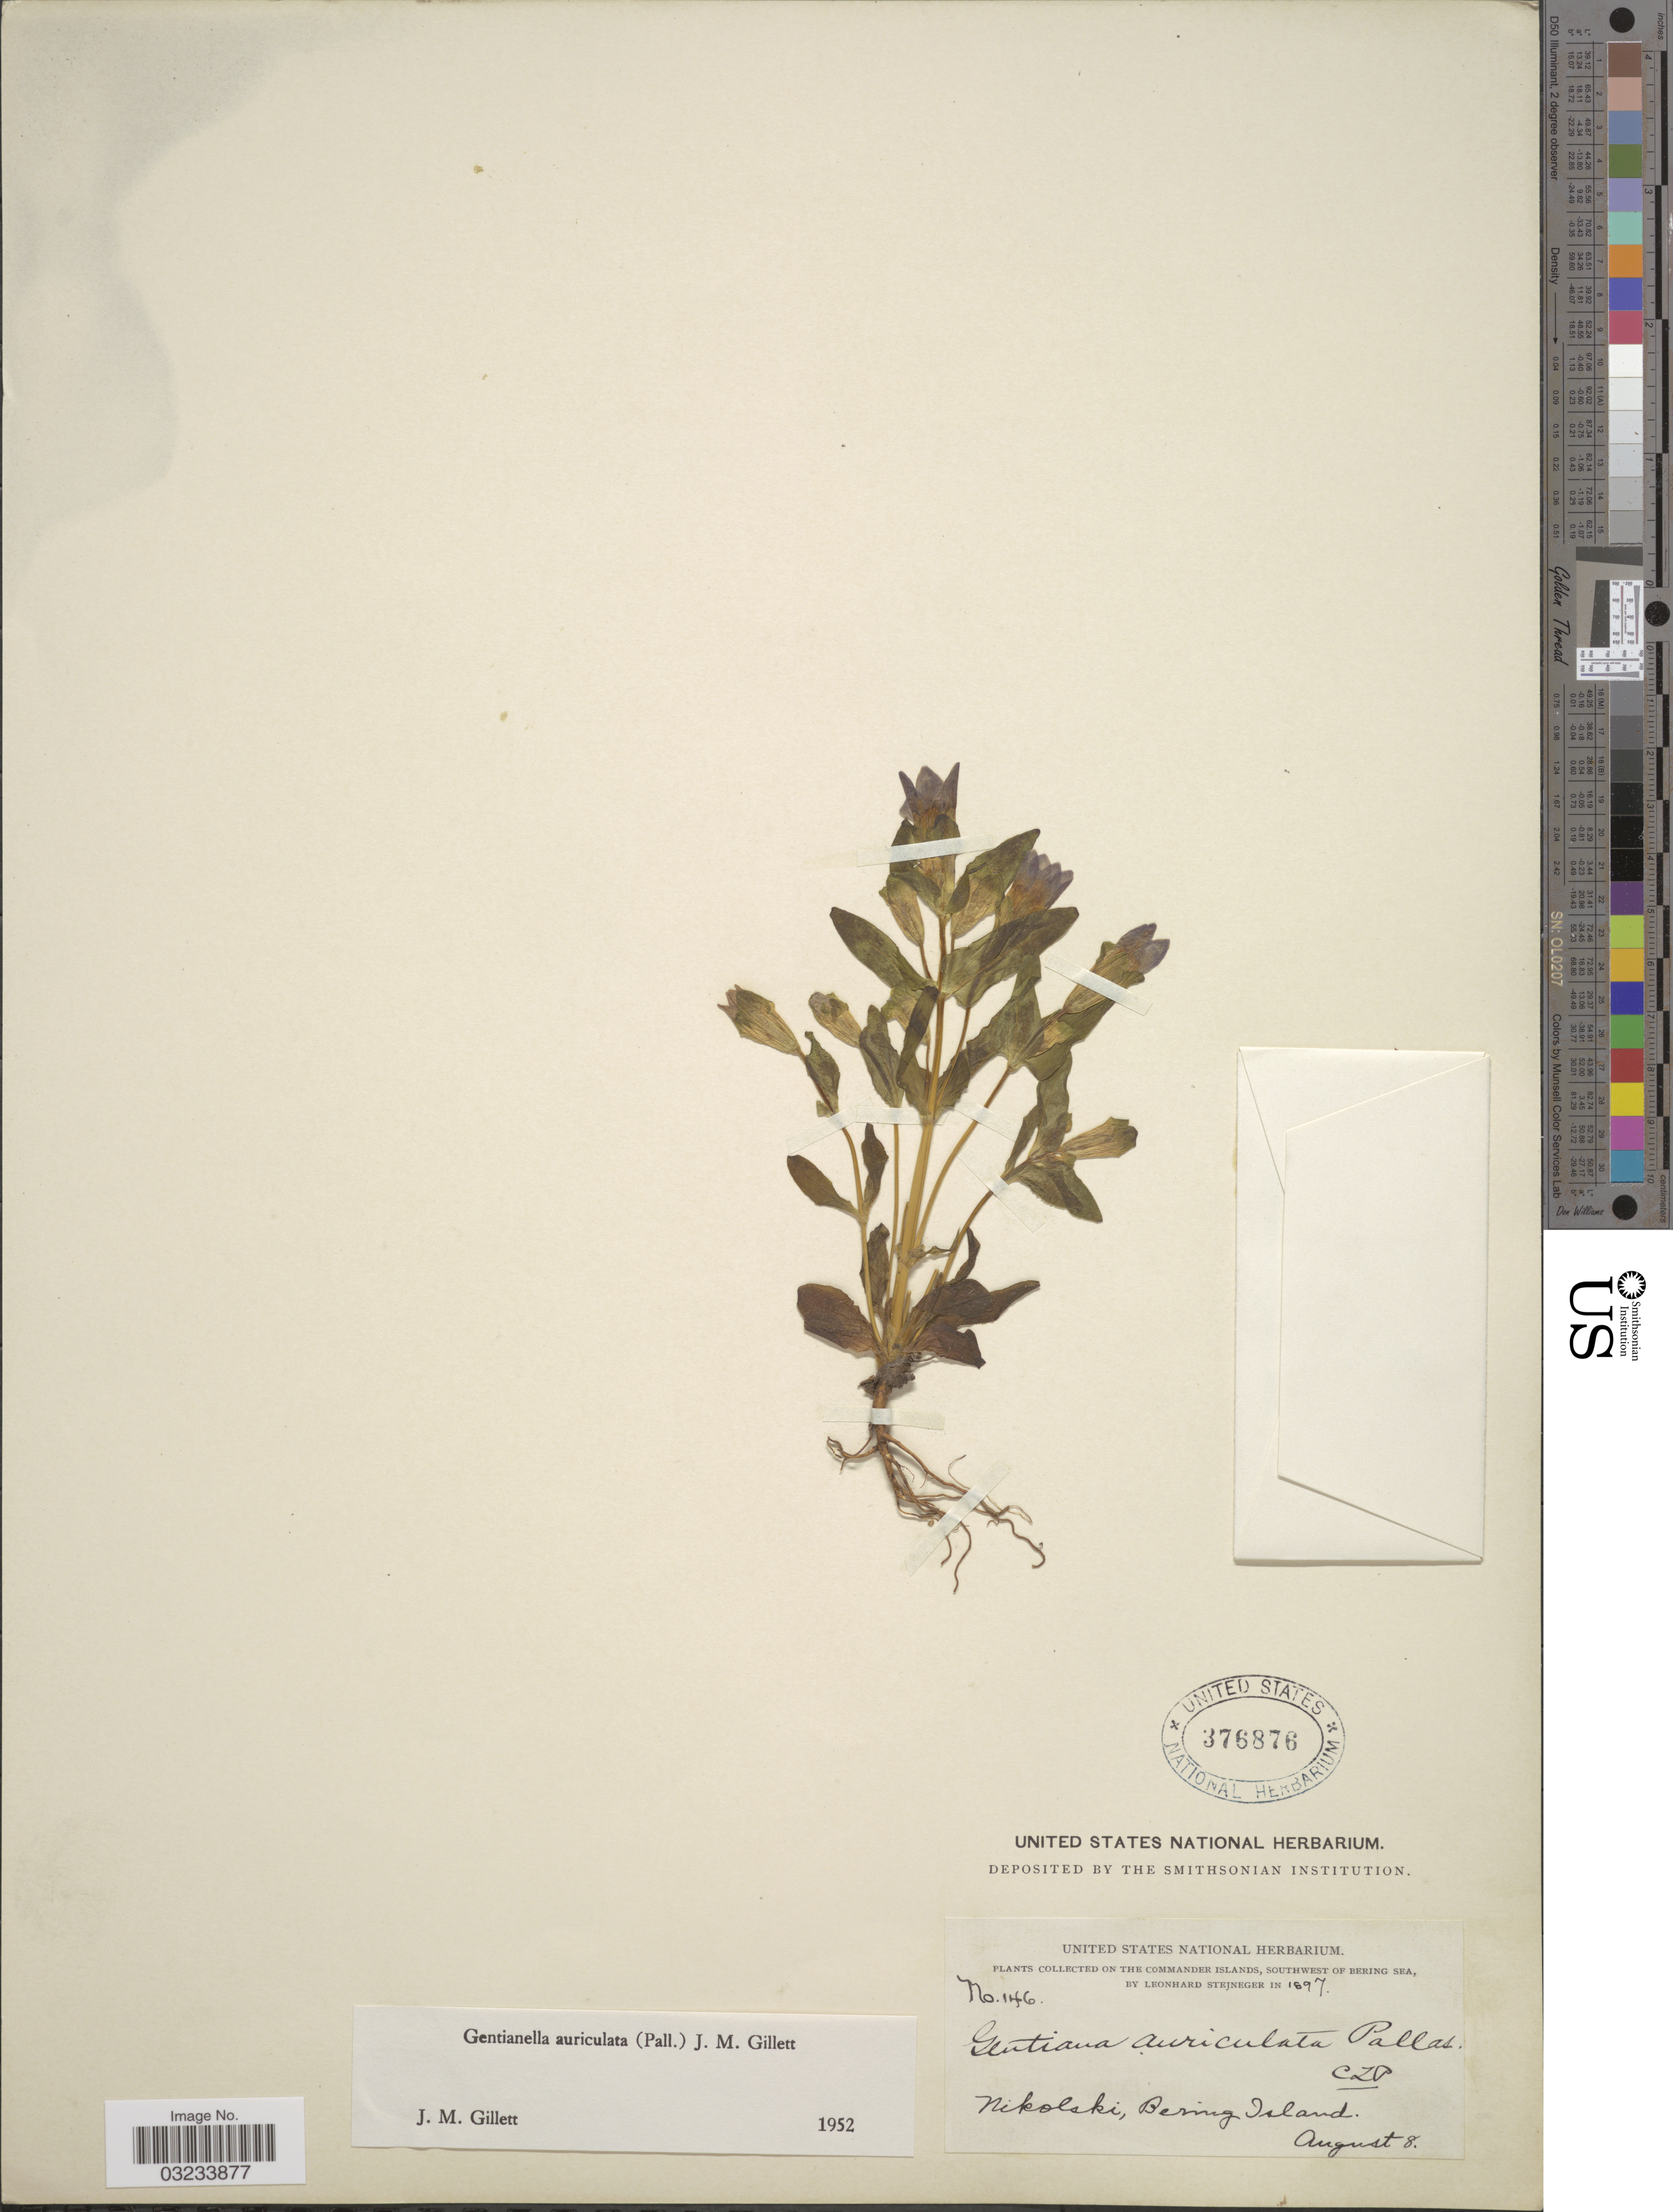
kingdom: Plantae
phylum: Tracheophyta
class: Magnoliopsida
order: Gentianales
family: Gentianaceae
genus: Gentiana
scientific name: Gentiana auriculata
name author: Pall.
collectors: L. Stejneger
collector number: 146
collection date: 1897-08-08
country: Russian Federation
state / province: Kamchatka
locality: On the Commander Islands, Southwest of Bering Sea, Nikolski, Bering Island.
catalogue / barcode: US 376876